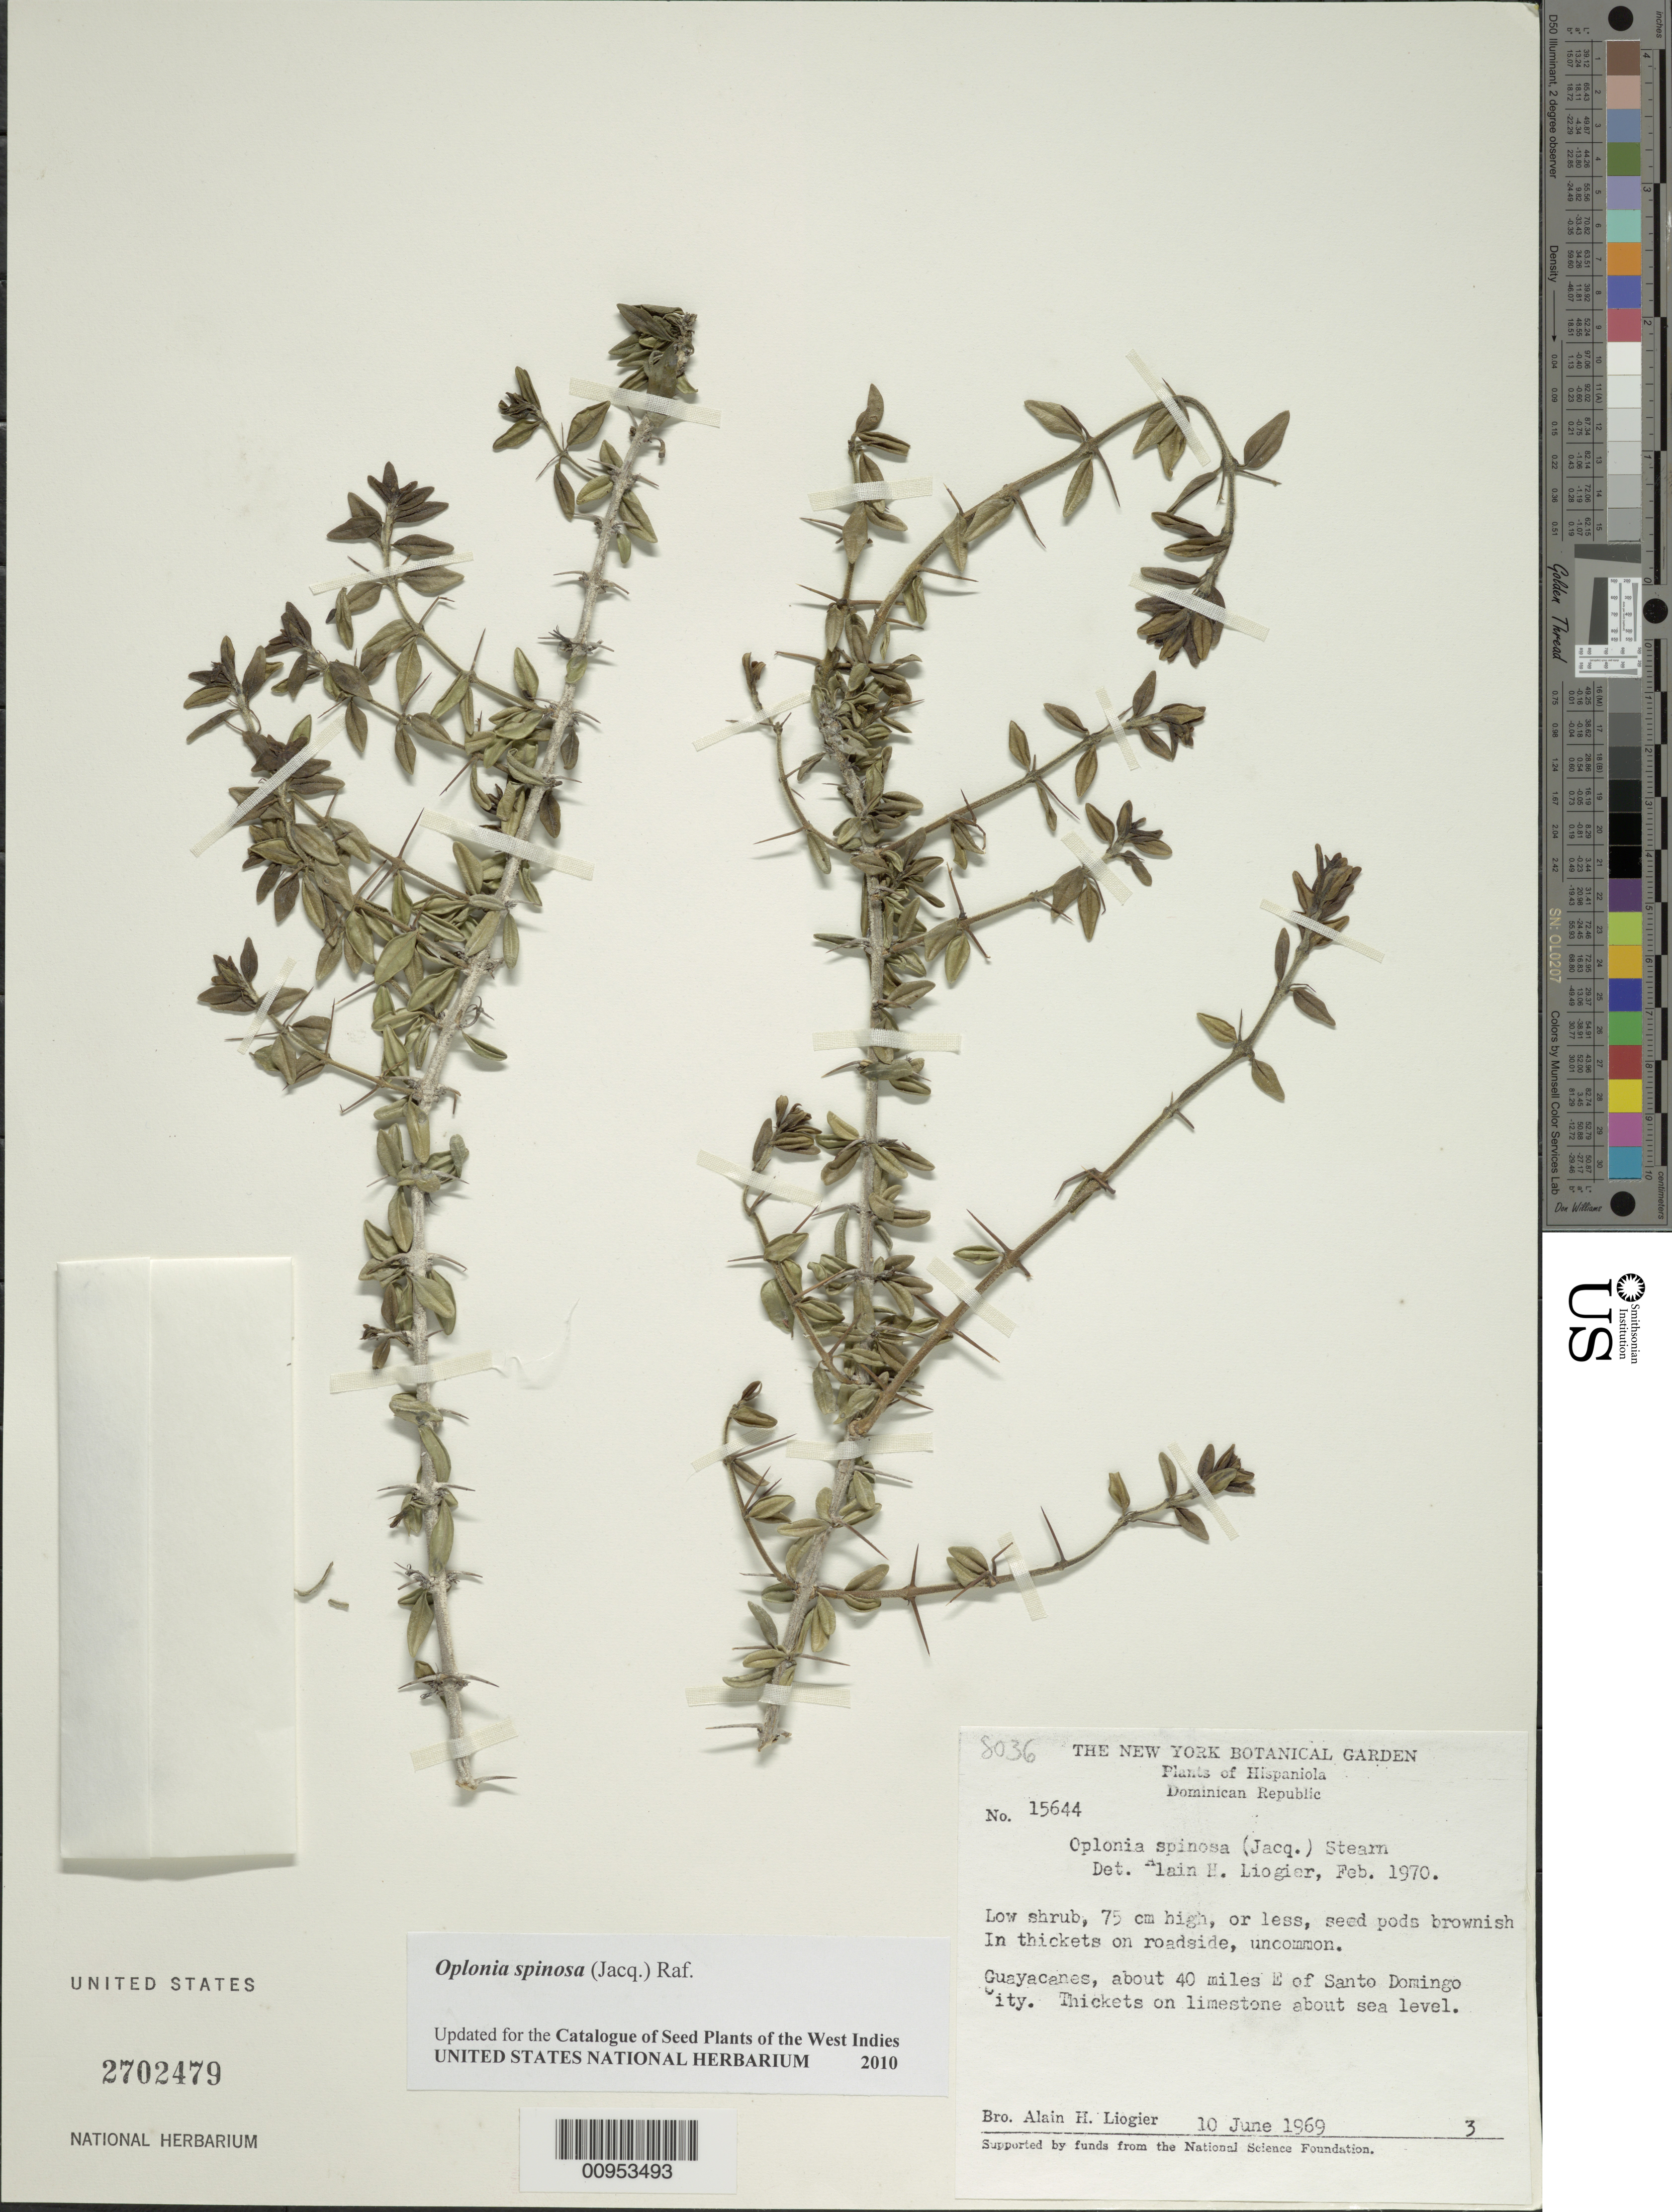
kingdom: Plantae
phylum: Tracheophyta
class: Magnoliopsida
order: Lamiales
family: Acanthaceae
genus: Oplonia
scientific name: Oplonia spinosa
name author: Raf.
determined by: Liogier, Alain H.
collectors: A. H. Liogier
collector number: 15644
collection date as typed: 10 Jun 1969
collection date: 1969-06-10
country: Dominican Republic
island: Hispaniola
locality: Guayacanes, about 40 miles E of Santo Domingo City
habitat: In thickets on roadside, on limestone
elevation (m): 0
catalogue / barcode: US 2702479